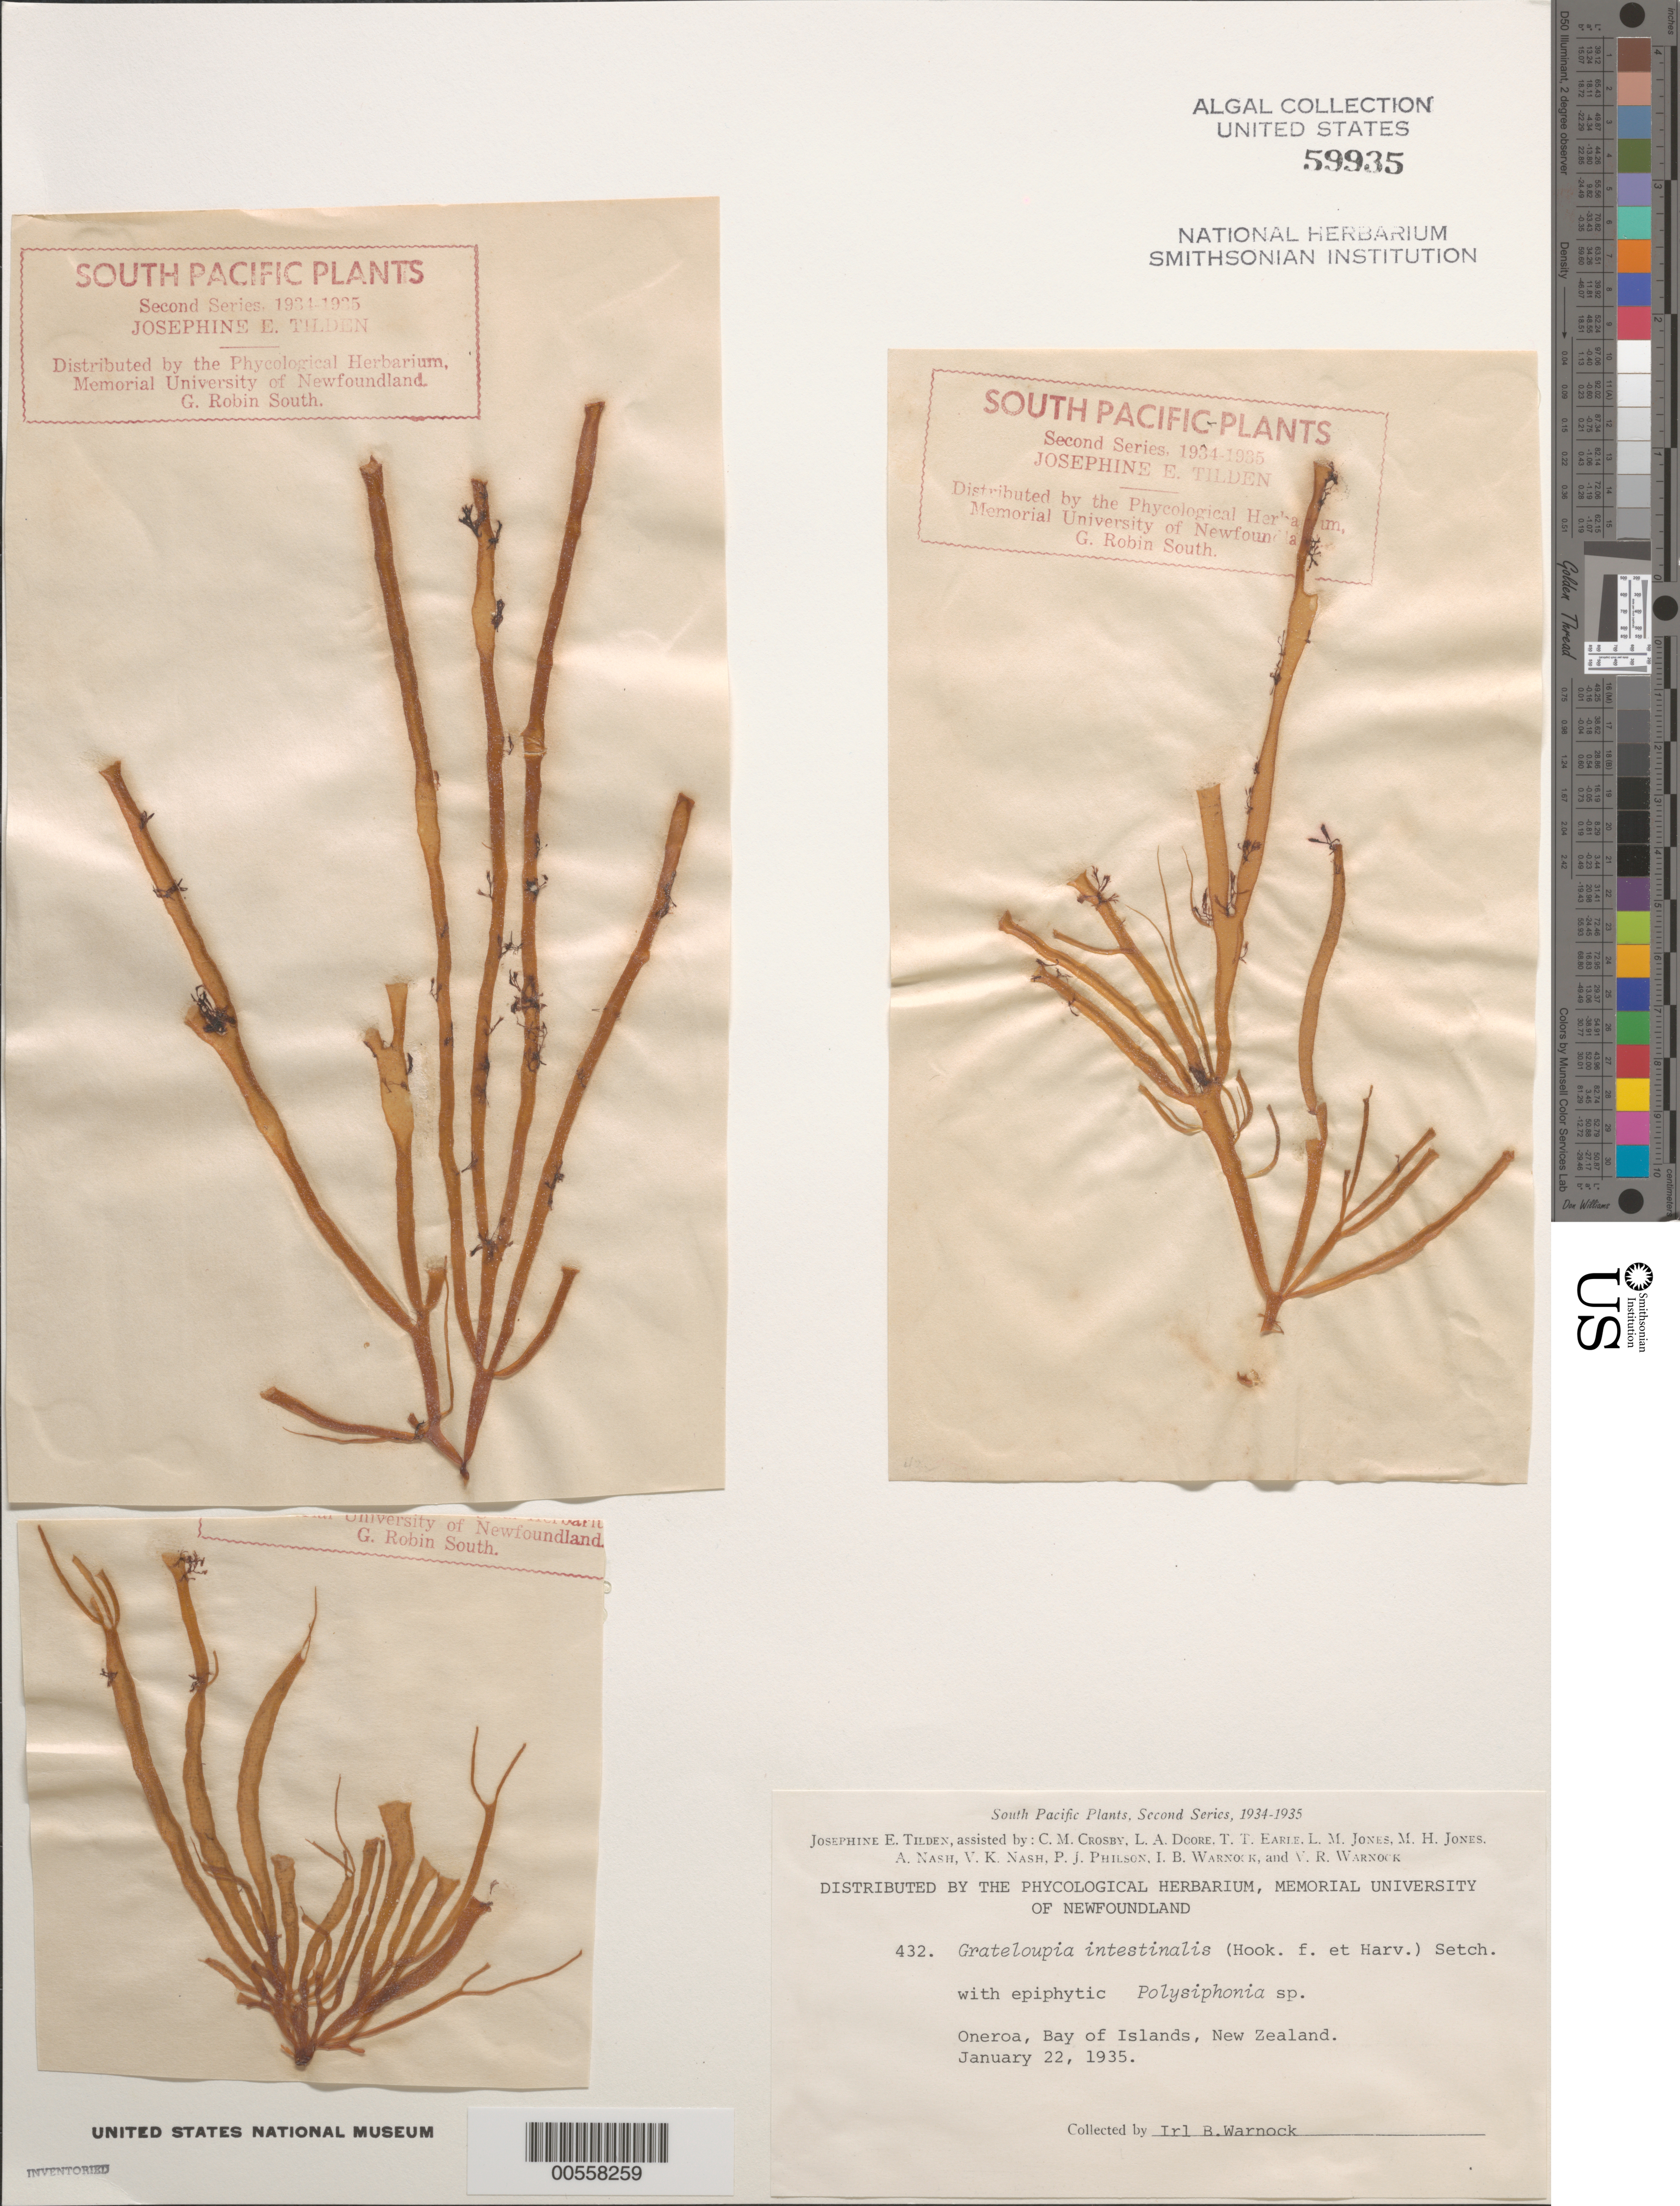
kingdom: Plantae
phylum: Rhodophyta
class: Florideophyceae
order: Halymeniales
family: Halymeniaceae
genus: Glaphyrosiphon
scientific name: Glaphyrosiphon intestinalis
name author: (Harv.) Leister & W.A. Nelson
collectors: I. Warnock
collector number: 432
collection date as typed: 22 Jan 1935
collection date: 1935-01-22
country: New Zealand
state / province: Northland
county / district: Far North District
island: North Island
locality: Bay of Islands, Oneroa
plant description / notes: Tilden, South Pacific Plants, Second Series, 1934-1935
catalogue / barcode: US 59935